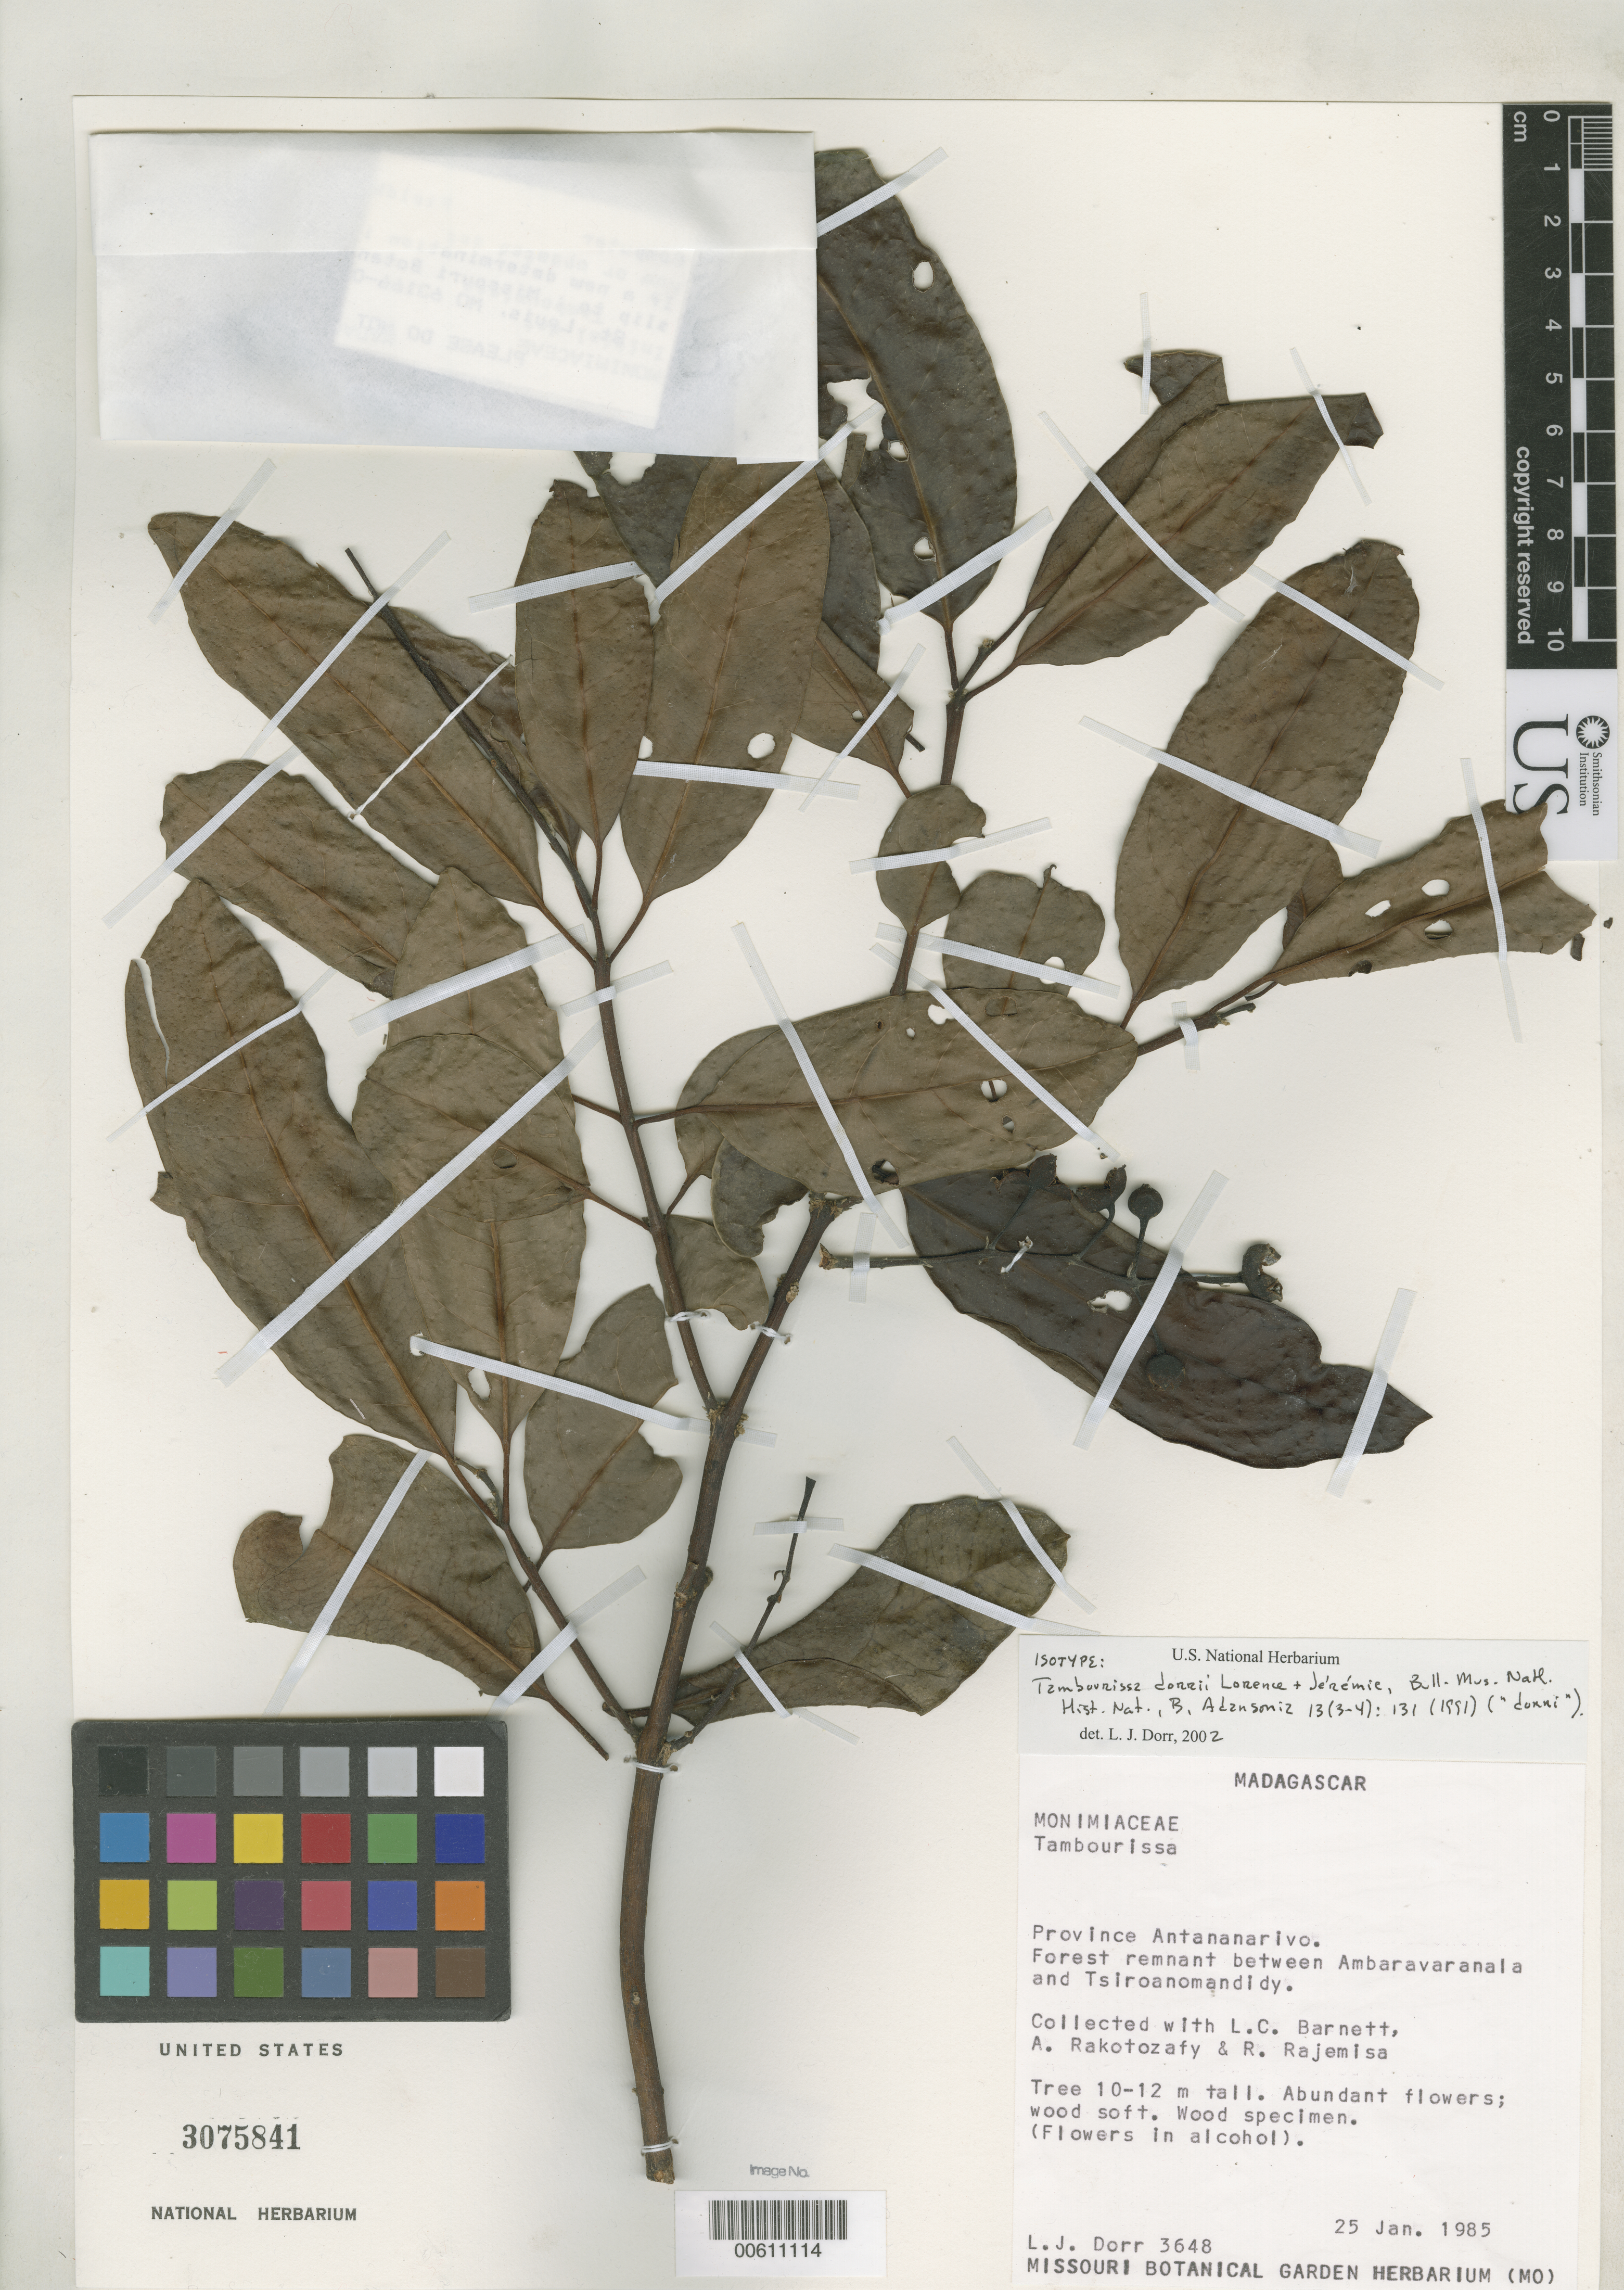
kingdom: Plantae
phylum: Tracheophyta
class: Magnoliopsida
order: Laurales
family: Monimiaceae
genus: Tambourissa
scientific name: Tambourissa dorrii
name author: Lorence & Jérémie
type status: Isotype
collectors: L. J. Dorr, L. C. Barnett, A. Rakotozafyi & R. Rajemise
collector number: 3648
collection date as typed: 25 Jan 1985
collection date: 1985-01-25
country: Madagascar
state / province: Bongolava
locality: Forest remnant between Ambaravaranala and Tsiroanomandidy.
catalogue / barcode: US 3075841